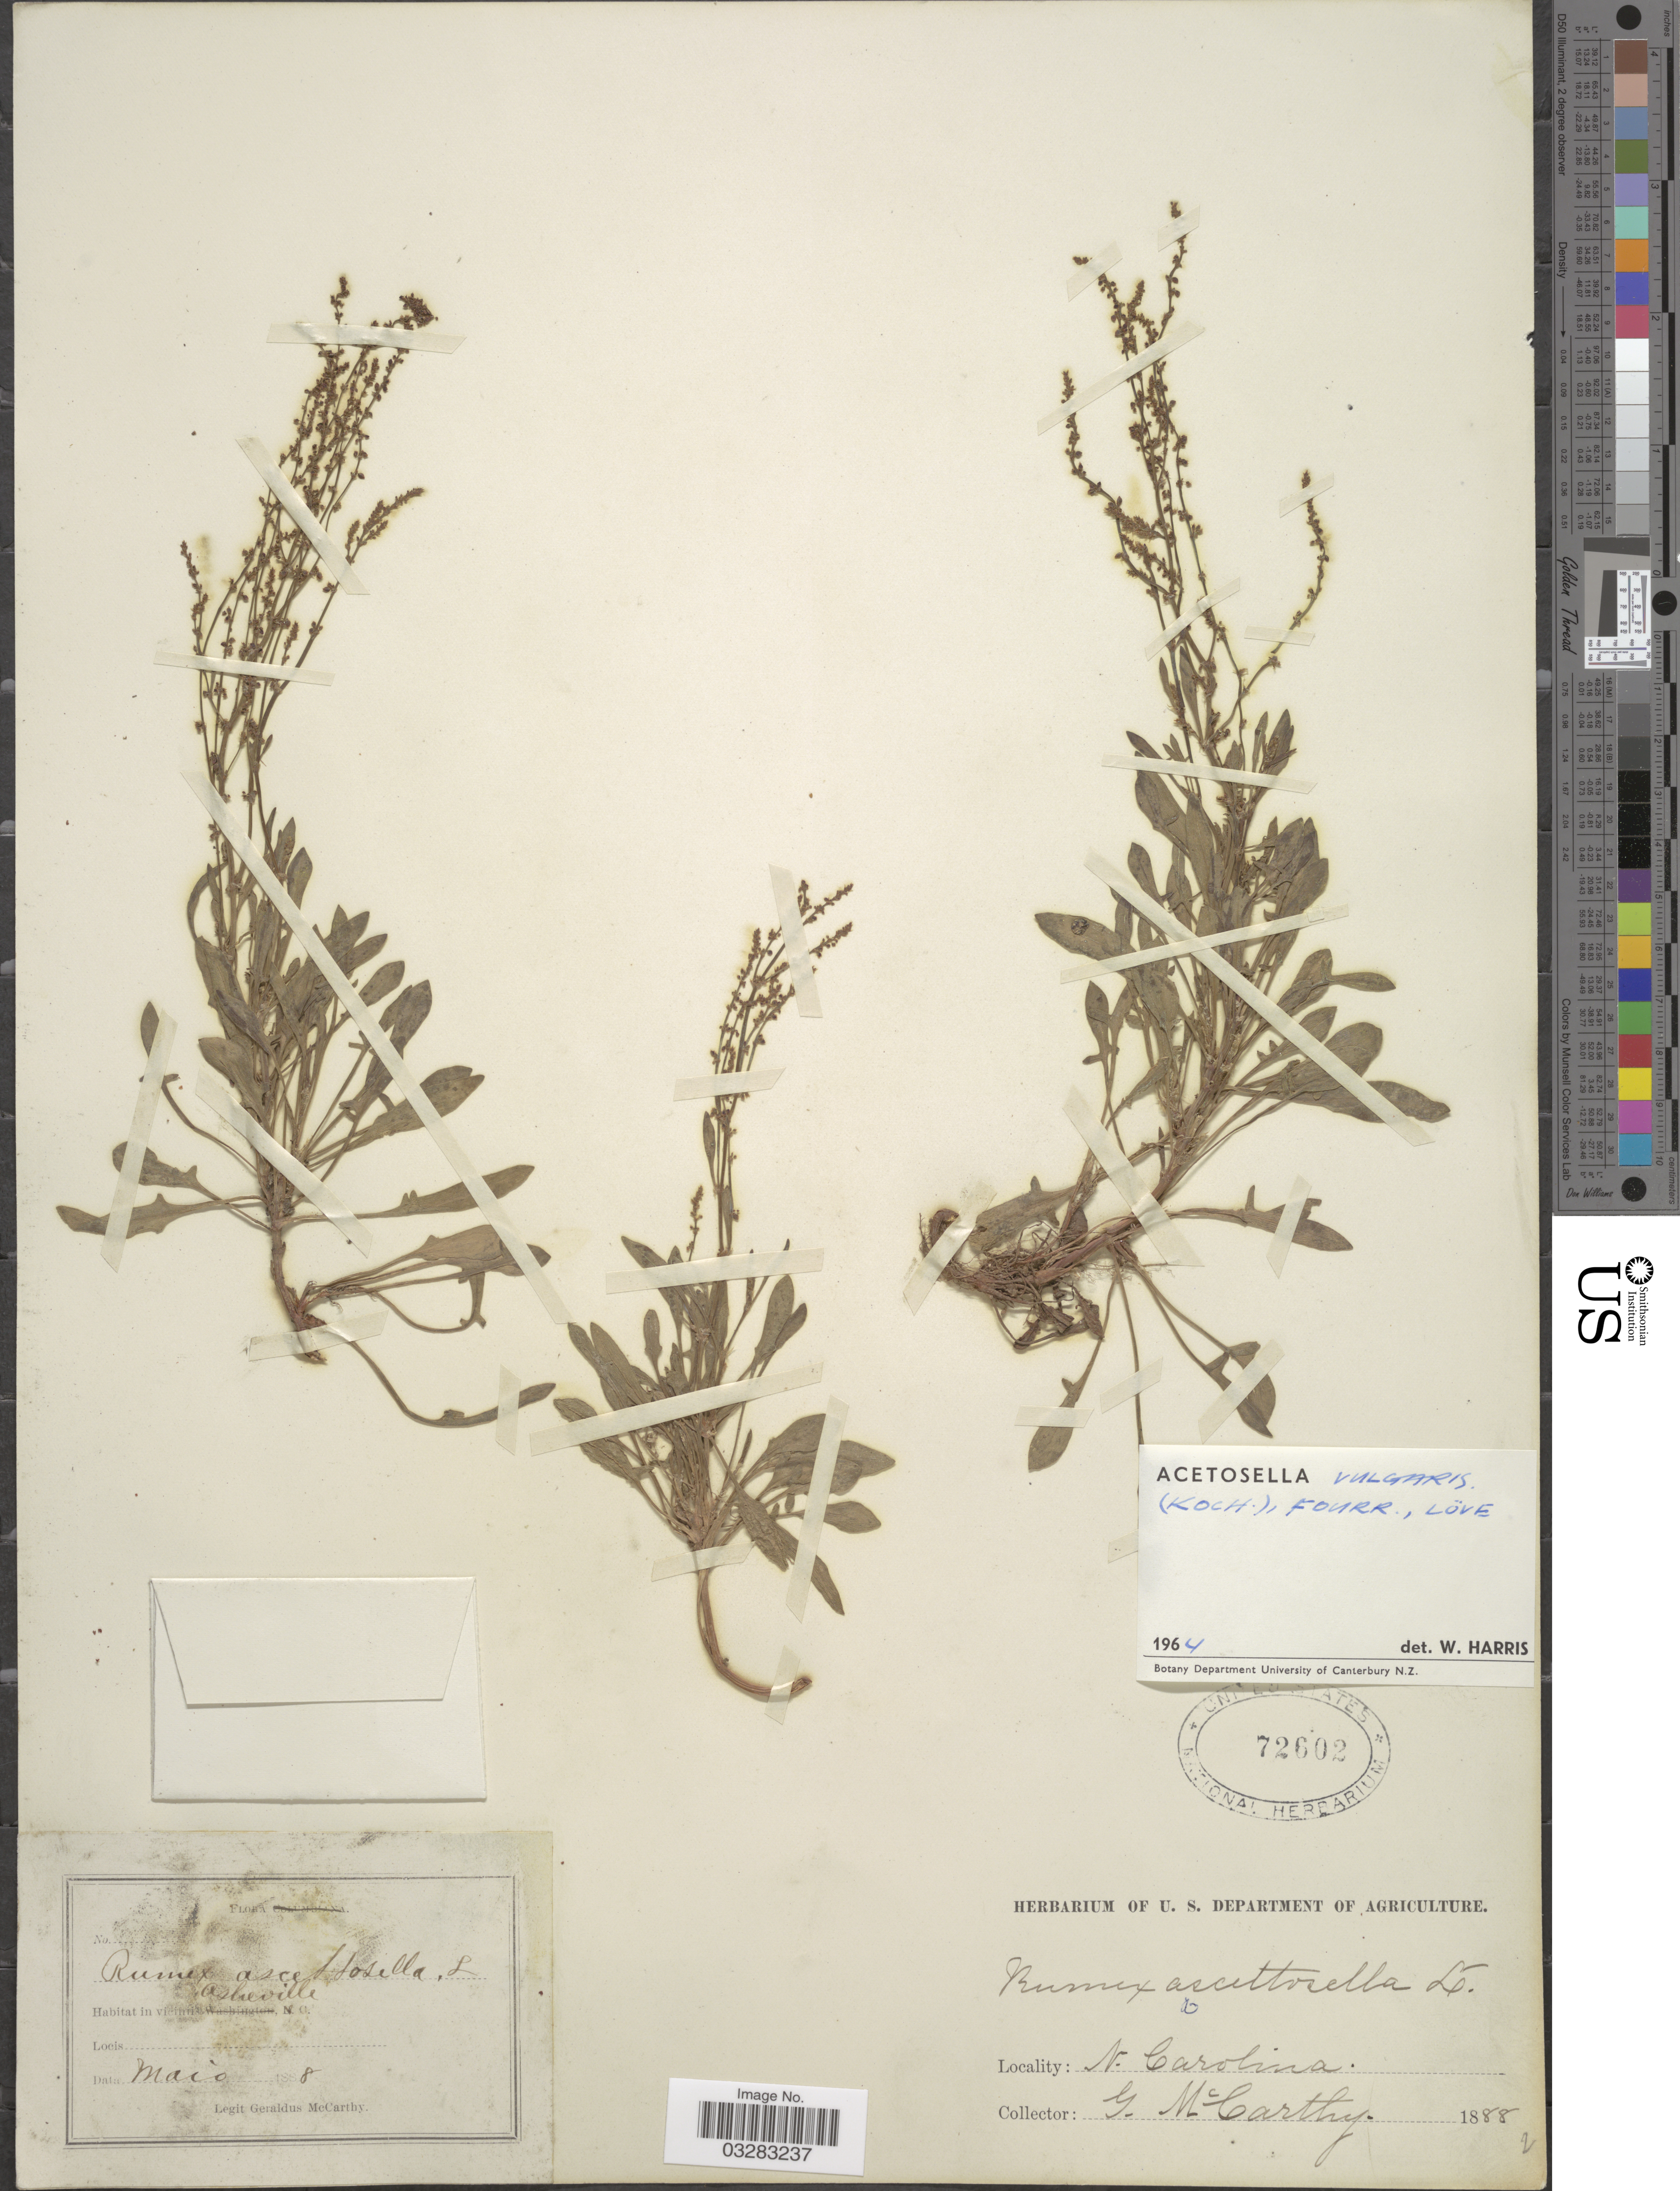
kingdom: Plantae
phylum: Tracheophyta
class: Magnoliopsida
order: Caryophyllales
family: Polygonaceae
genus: Rumex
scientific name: Rumex acetosella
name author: L.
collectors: M. McCarthy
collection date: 1888-05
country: United States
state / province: North Carolina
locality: Habitat in vicinity of Asheville.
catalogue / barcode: US 72602